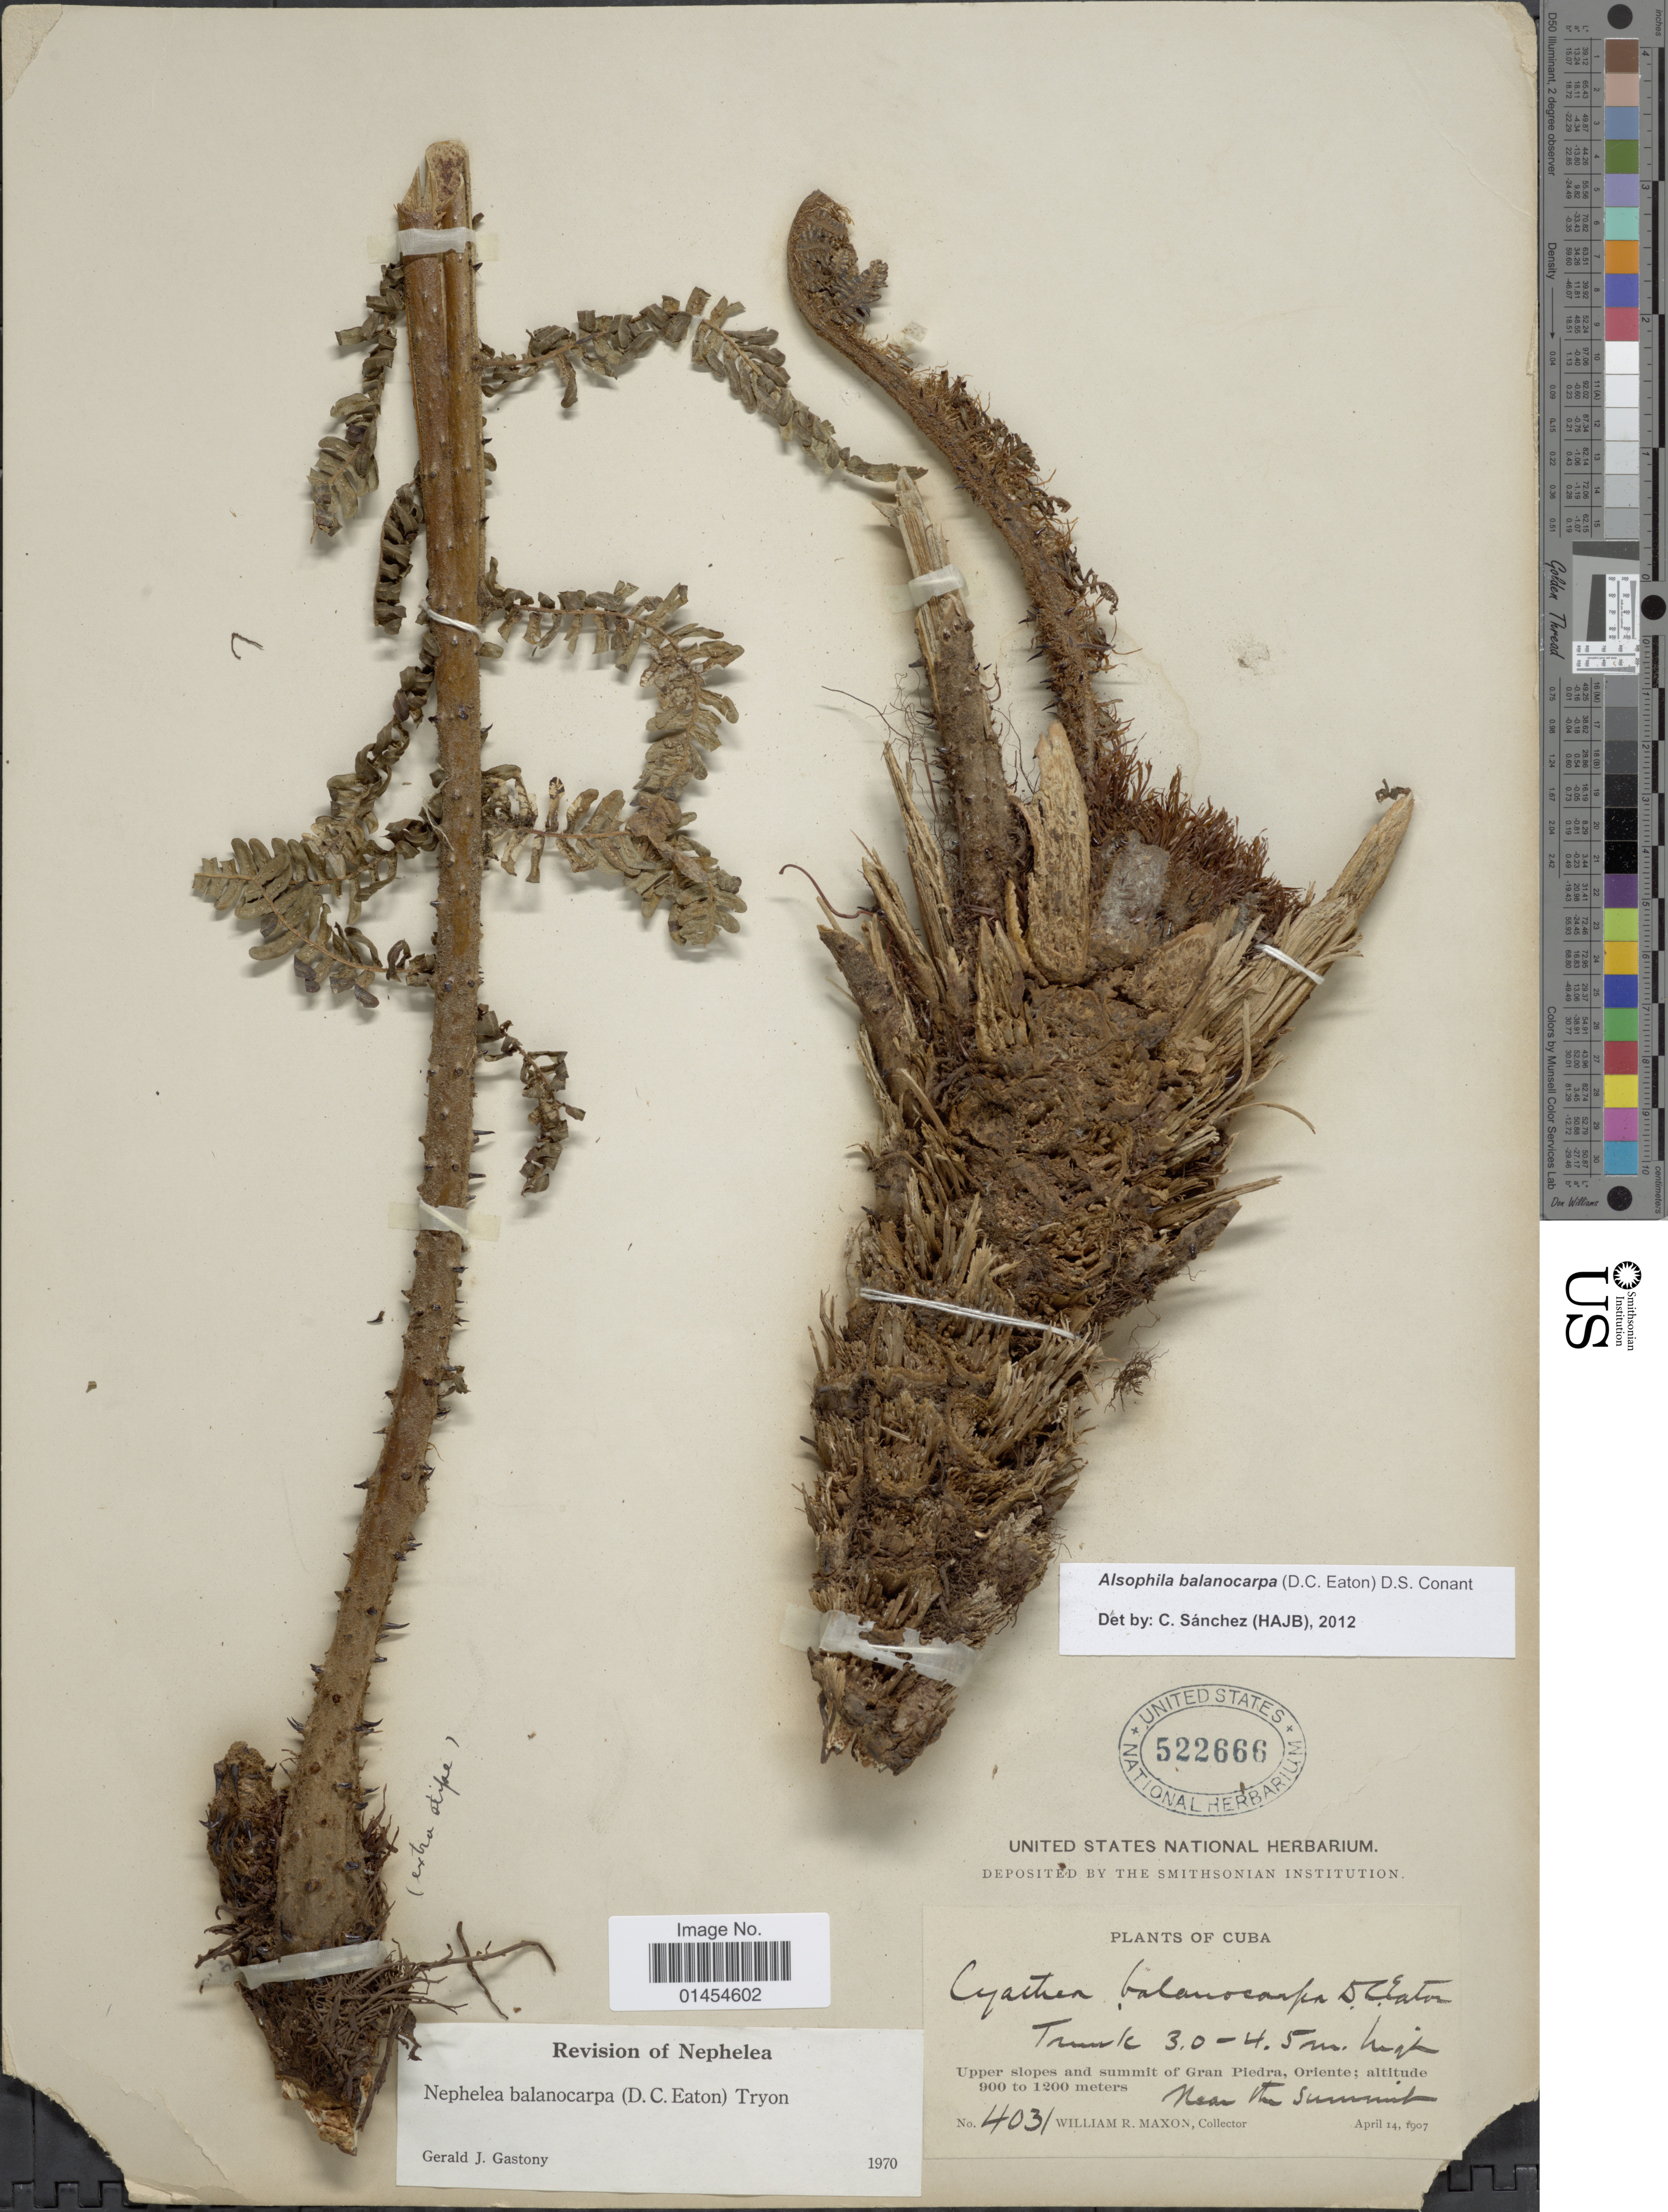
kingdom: Plantae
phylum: Tracheophyta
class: Polypodiopsida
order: Cyatheales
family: Cyatheaceae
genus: Alsophila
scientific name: Alsophila balanocarpa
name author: (D.C. Eaton) D.S. Conant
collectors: W. R. Maxon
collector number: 4031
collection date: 1907-04-14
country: Cuba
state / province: Oriente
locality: Upper slopes and summit of Gran Piedra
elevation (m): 900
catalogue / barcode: US 522666